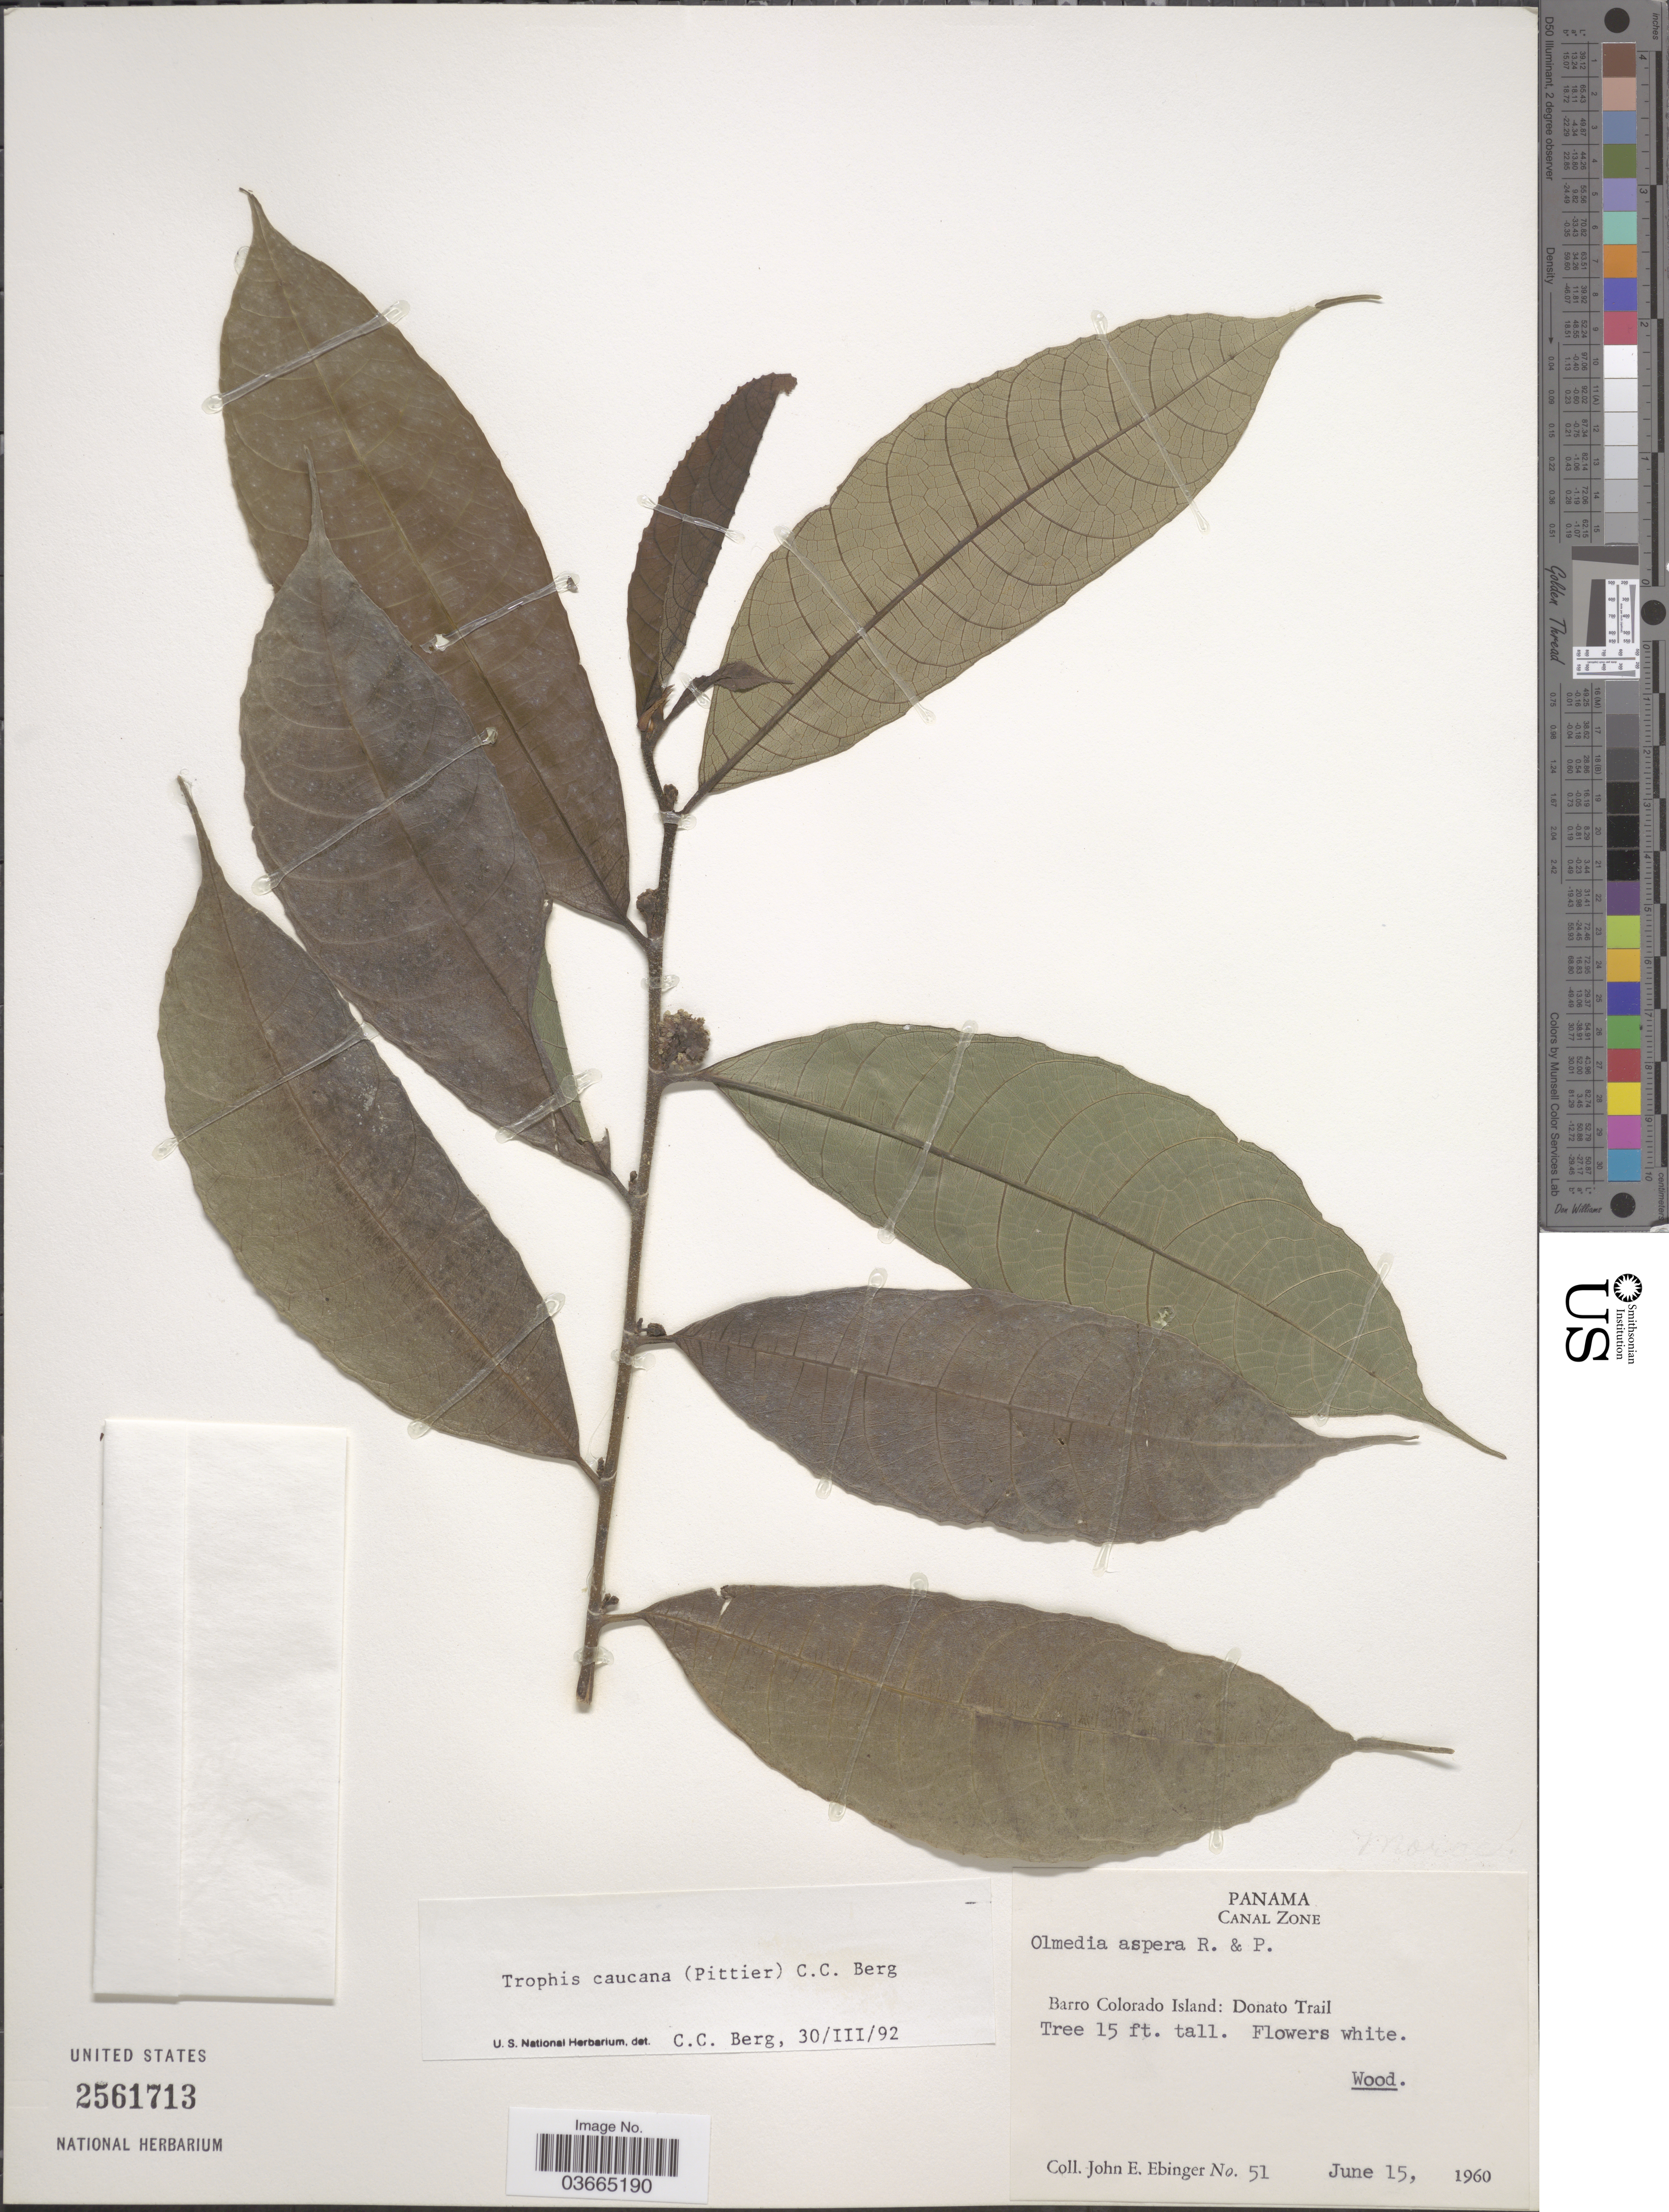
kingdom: Plantae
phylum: Tracheophyta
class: Magnoliopsida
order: Rosales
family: Moraceae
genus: Olmedia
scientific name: Olmedia aspera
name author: Ruiz & Pav.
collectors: J. Ebinger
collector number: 51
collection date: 1960-06-15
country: Panama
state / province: Panamá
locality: Canal Zone. Barro Colorado Island: Donato Trail.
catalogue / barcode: US 2561713